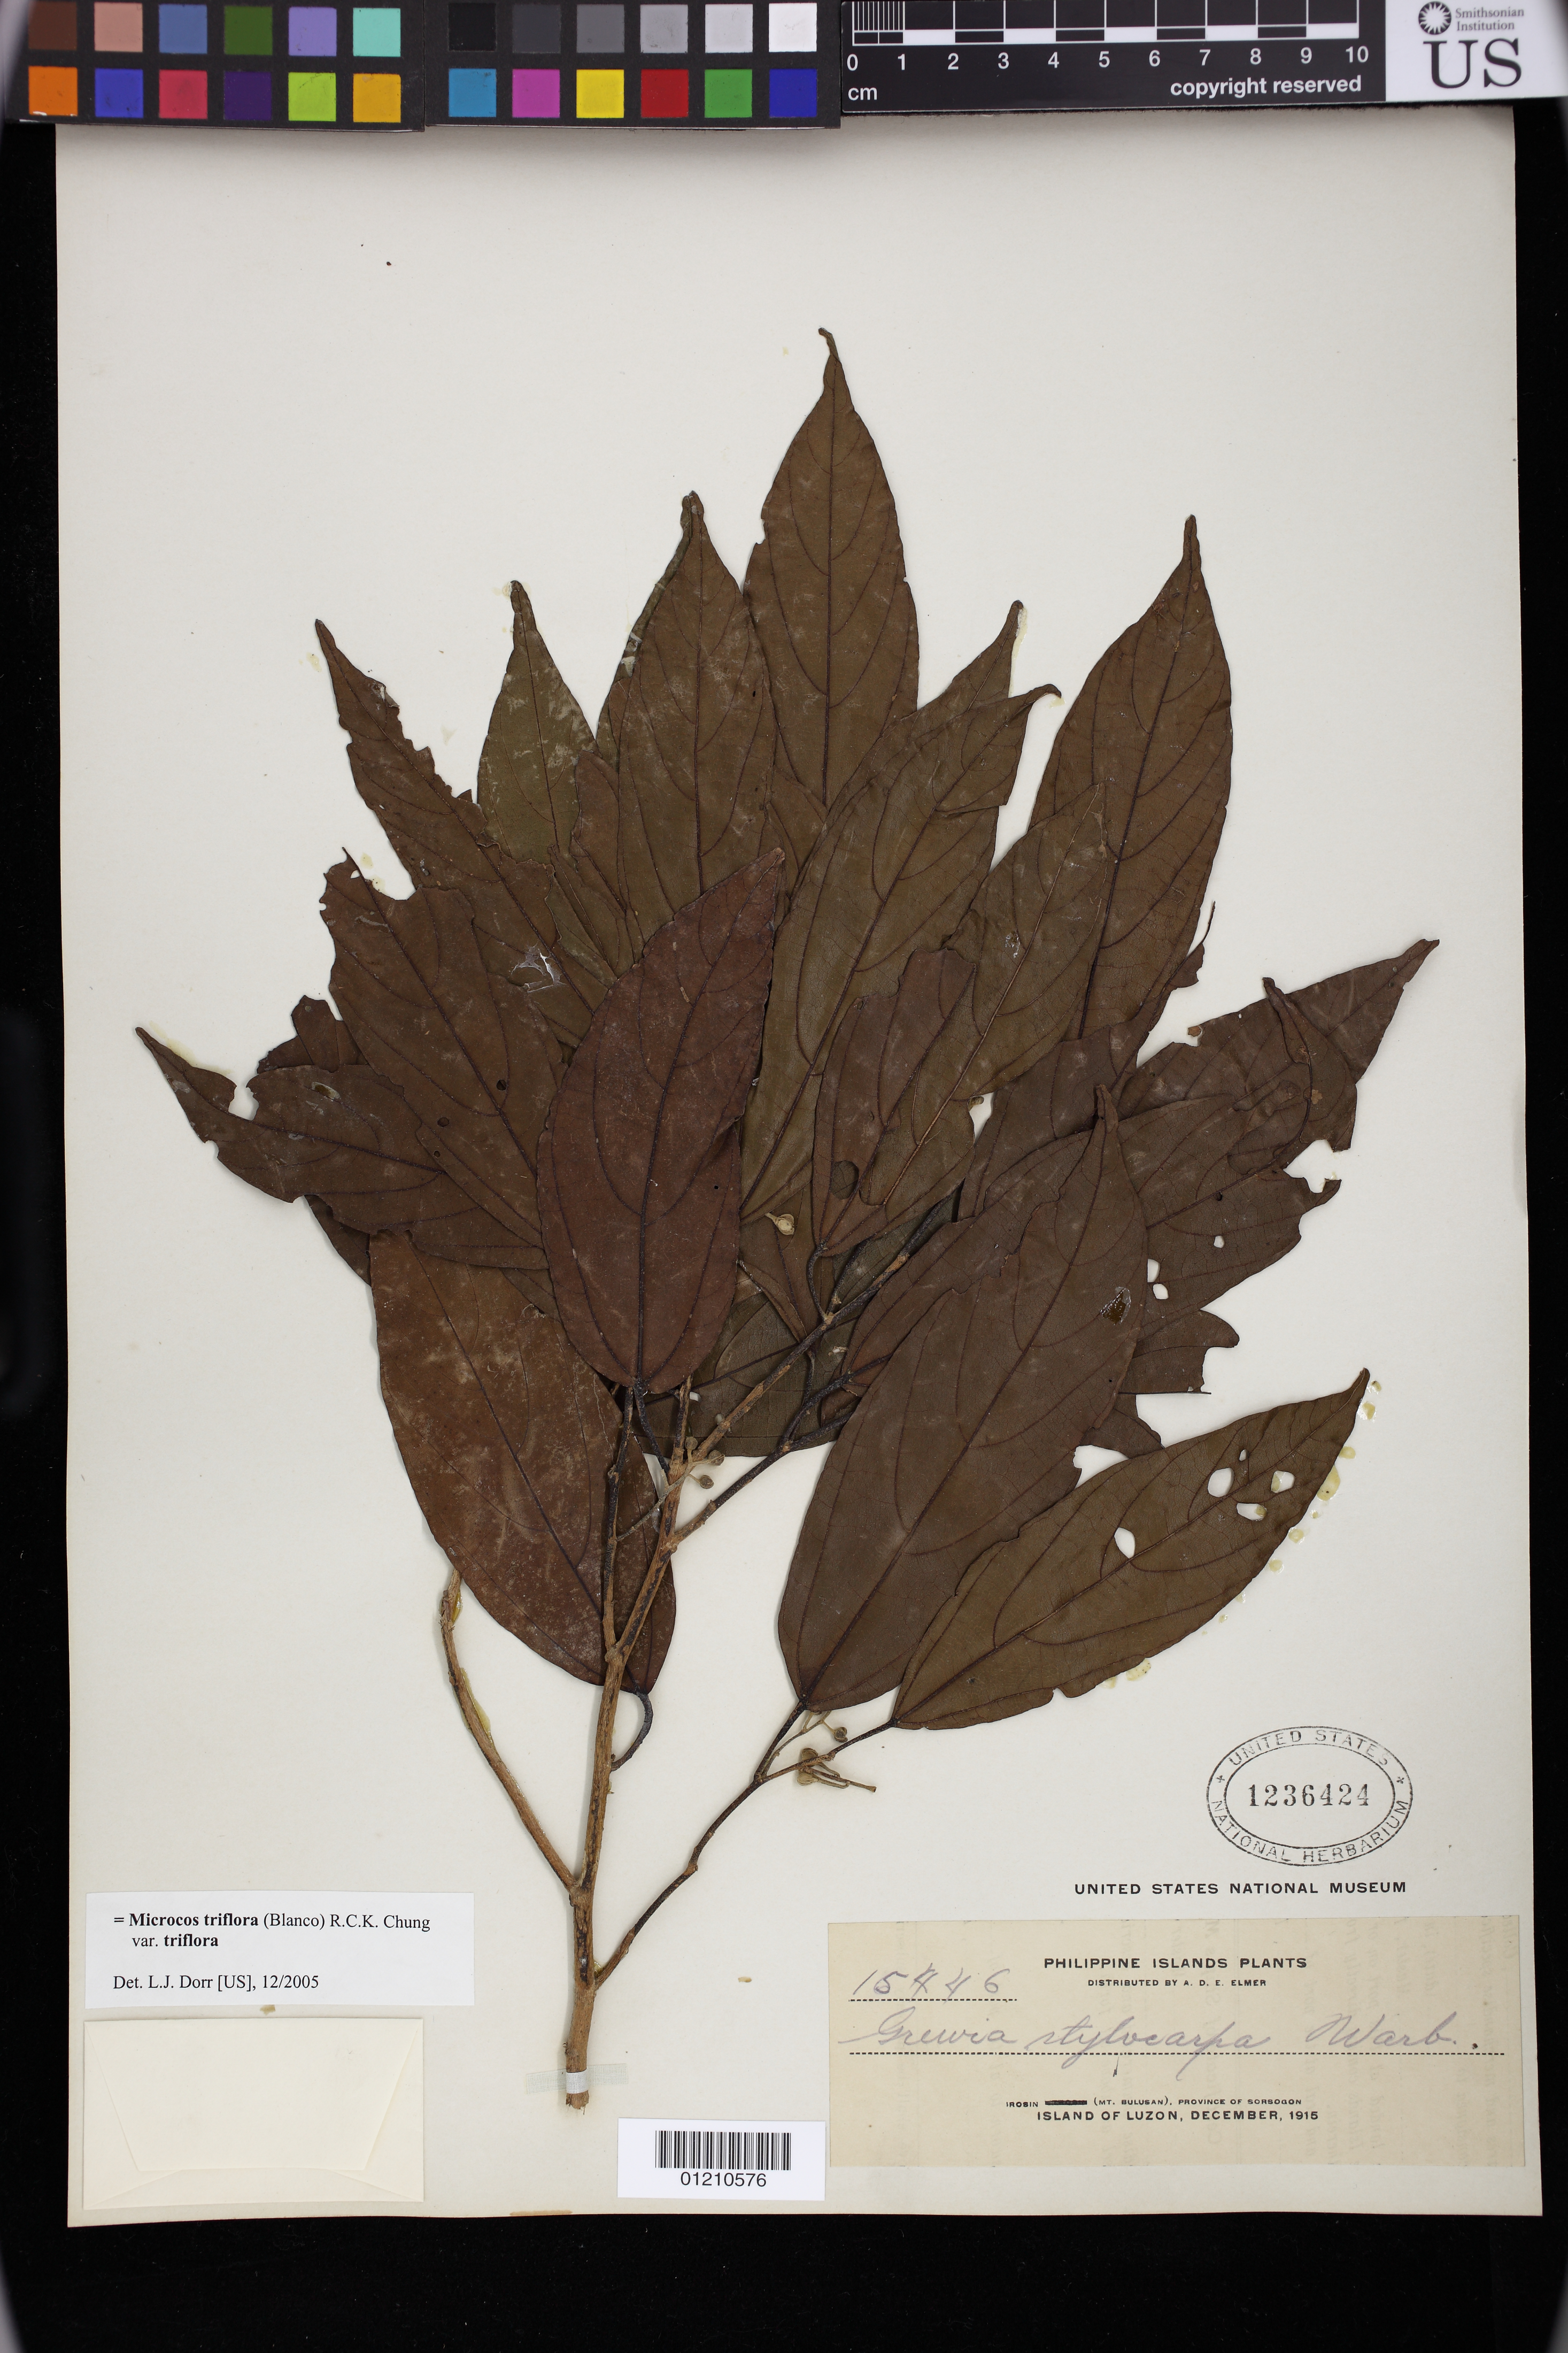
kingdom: Plantae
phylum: Tracheophyta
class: Magnoliopsida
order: Malvales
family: Malvaceae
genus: Microcos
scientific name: Microcos triflora var. triflora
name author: (Blanco) R.C.K. Chung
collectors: A. D. E. Elmer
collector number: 15446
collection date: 1915-12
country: Philippines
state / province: Bicol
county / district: Sorsogon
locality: Irosin, (Mt. Bulusan)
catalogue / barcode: US 1236424